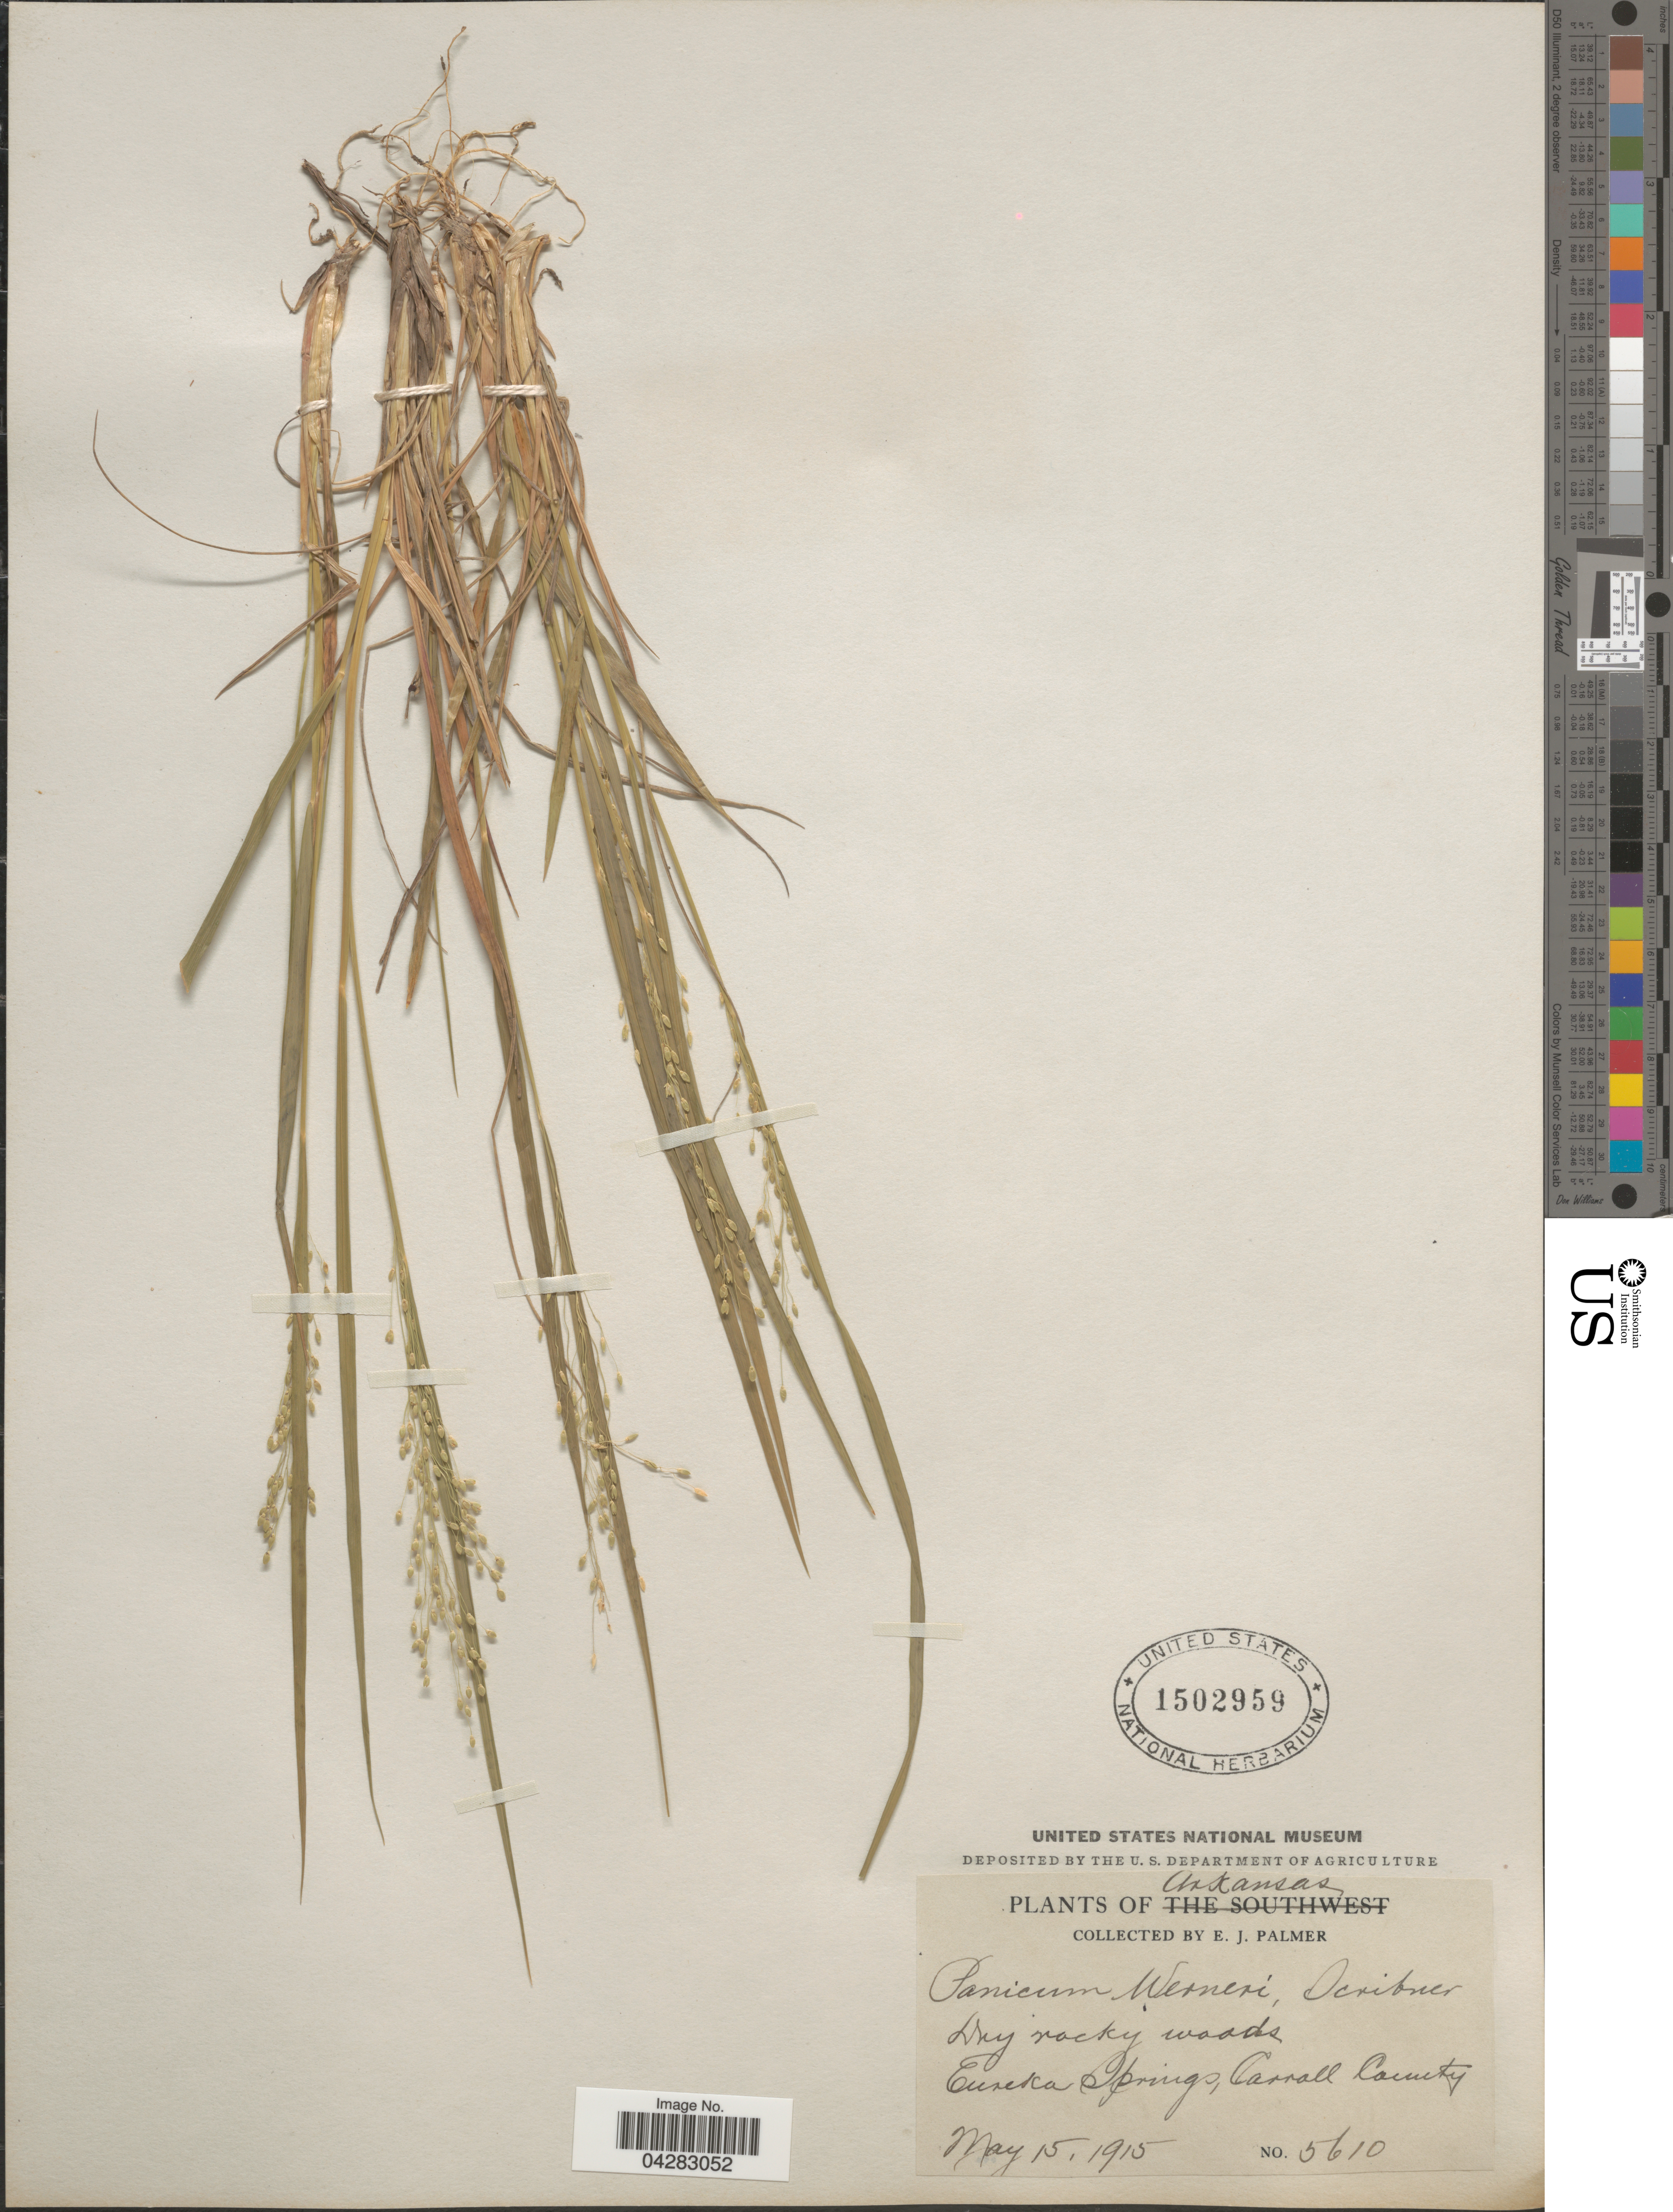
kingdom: Plantae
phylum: Tracheophyta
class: Liliopsida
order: Poales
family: Poaceae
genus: Dichanthelium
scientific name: Dichanthelium linearifolium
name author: (Scribn.) Gould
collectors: E. J. Palmer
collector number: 5610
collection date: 1915-05-15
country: United States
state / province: Arkansas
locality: Dry rocky woods. Eureka Springs, Carrall County.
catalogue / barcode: US 1502959